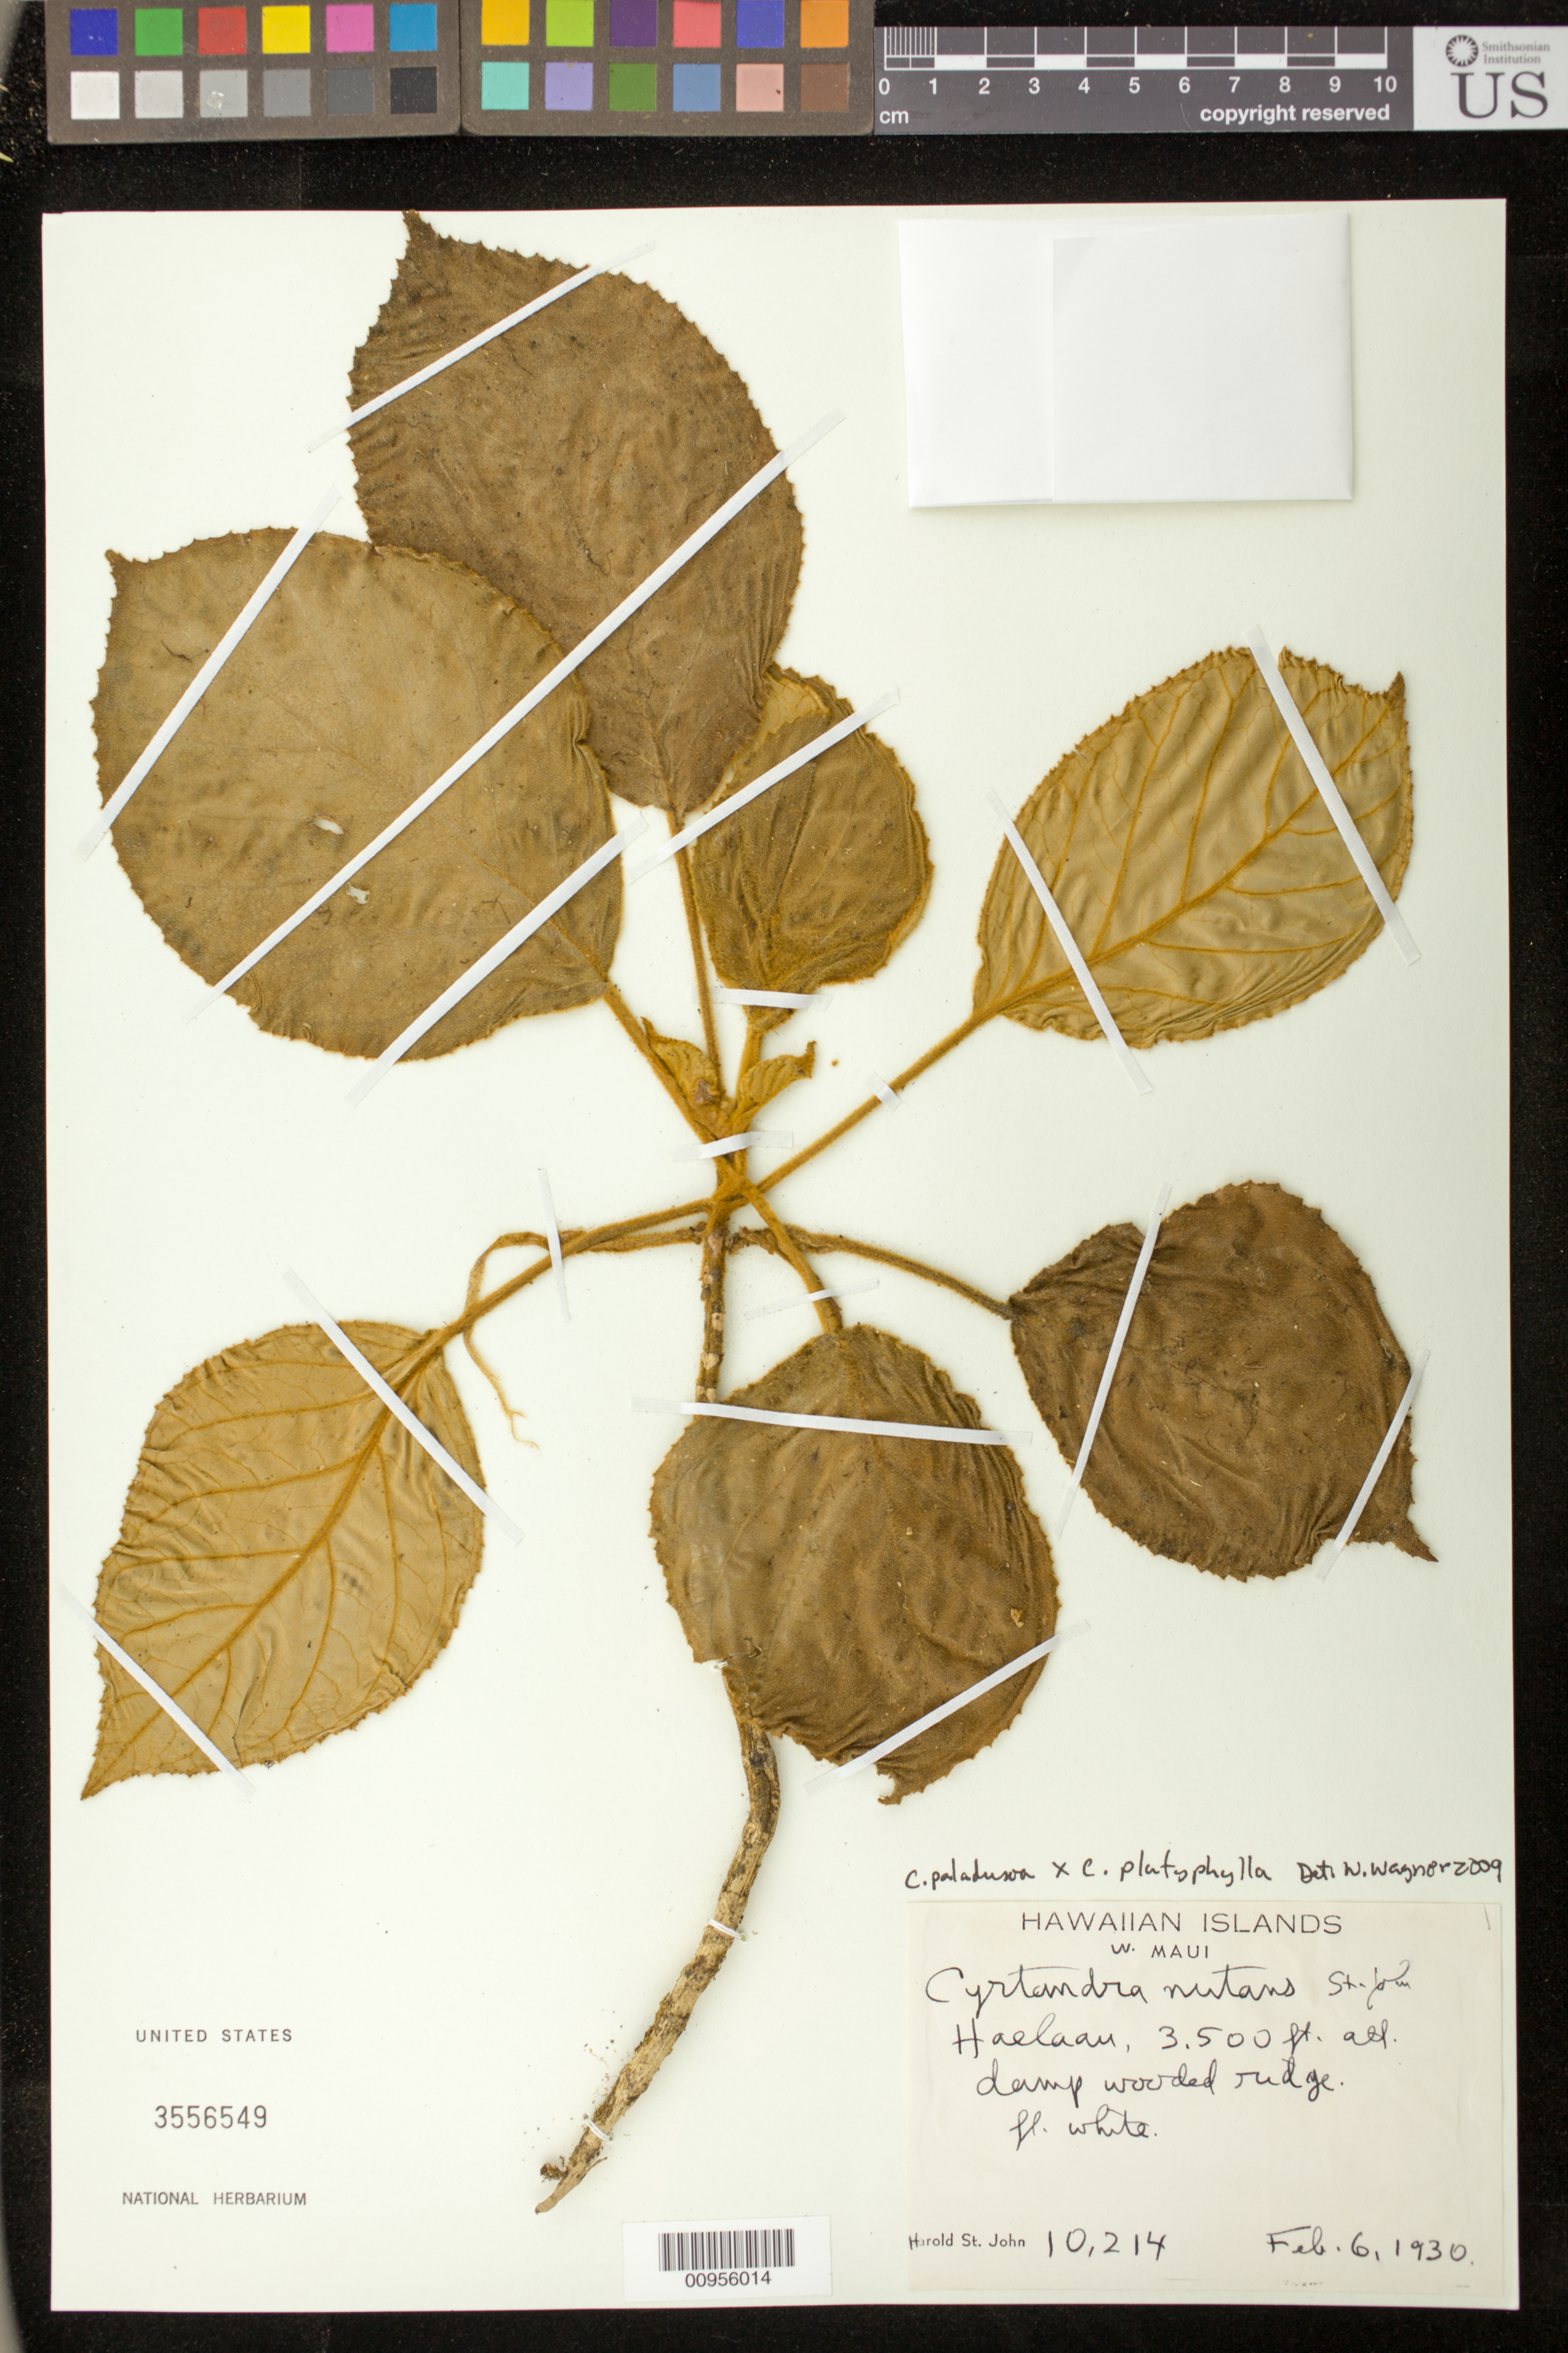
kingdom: Plantae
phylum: Tracheophyta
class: Magnoliopsida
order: Lamiales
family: Gesneriaceae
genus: Cyrtandra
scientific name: Cyrtandra paludosa var. paludosa x C. platyphylla A. Gray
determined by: Wagner, W. L., (BOT), Smithsonian Institution - National Museum of Natural History (UNITED STATES)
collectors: H. St. John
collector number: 10214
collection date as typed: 06 Feb 1930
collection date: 1930-02-06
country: United States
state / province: Hawaii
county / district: Maui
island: Maui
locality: Haelaau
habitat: Damp wooded ridge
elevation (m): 1067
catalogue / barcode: US 3556549